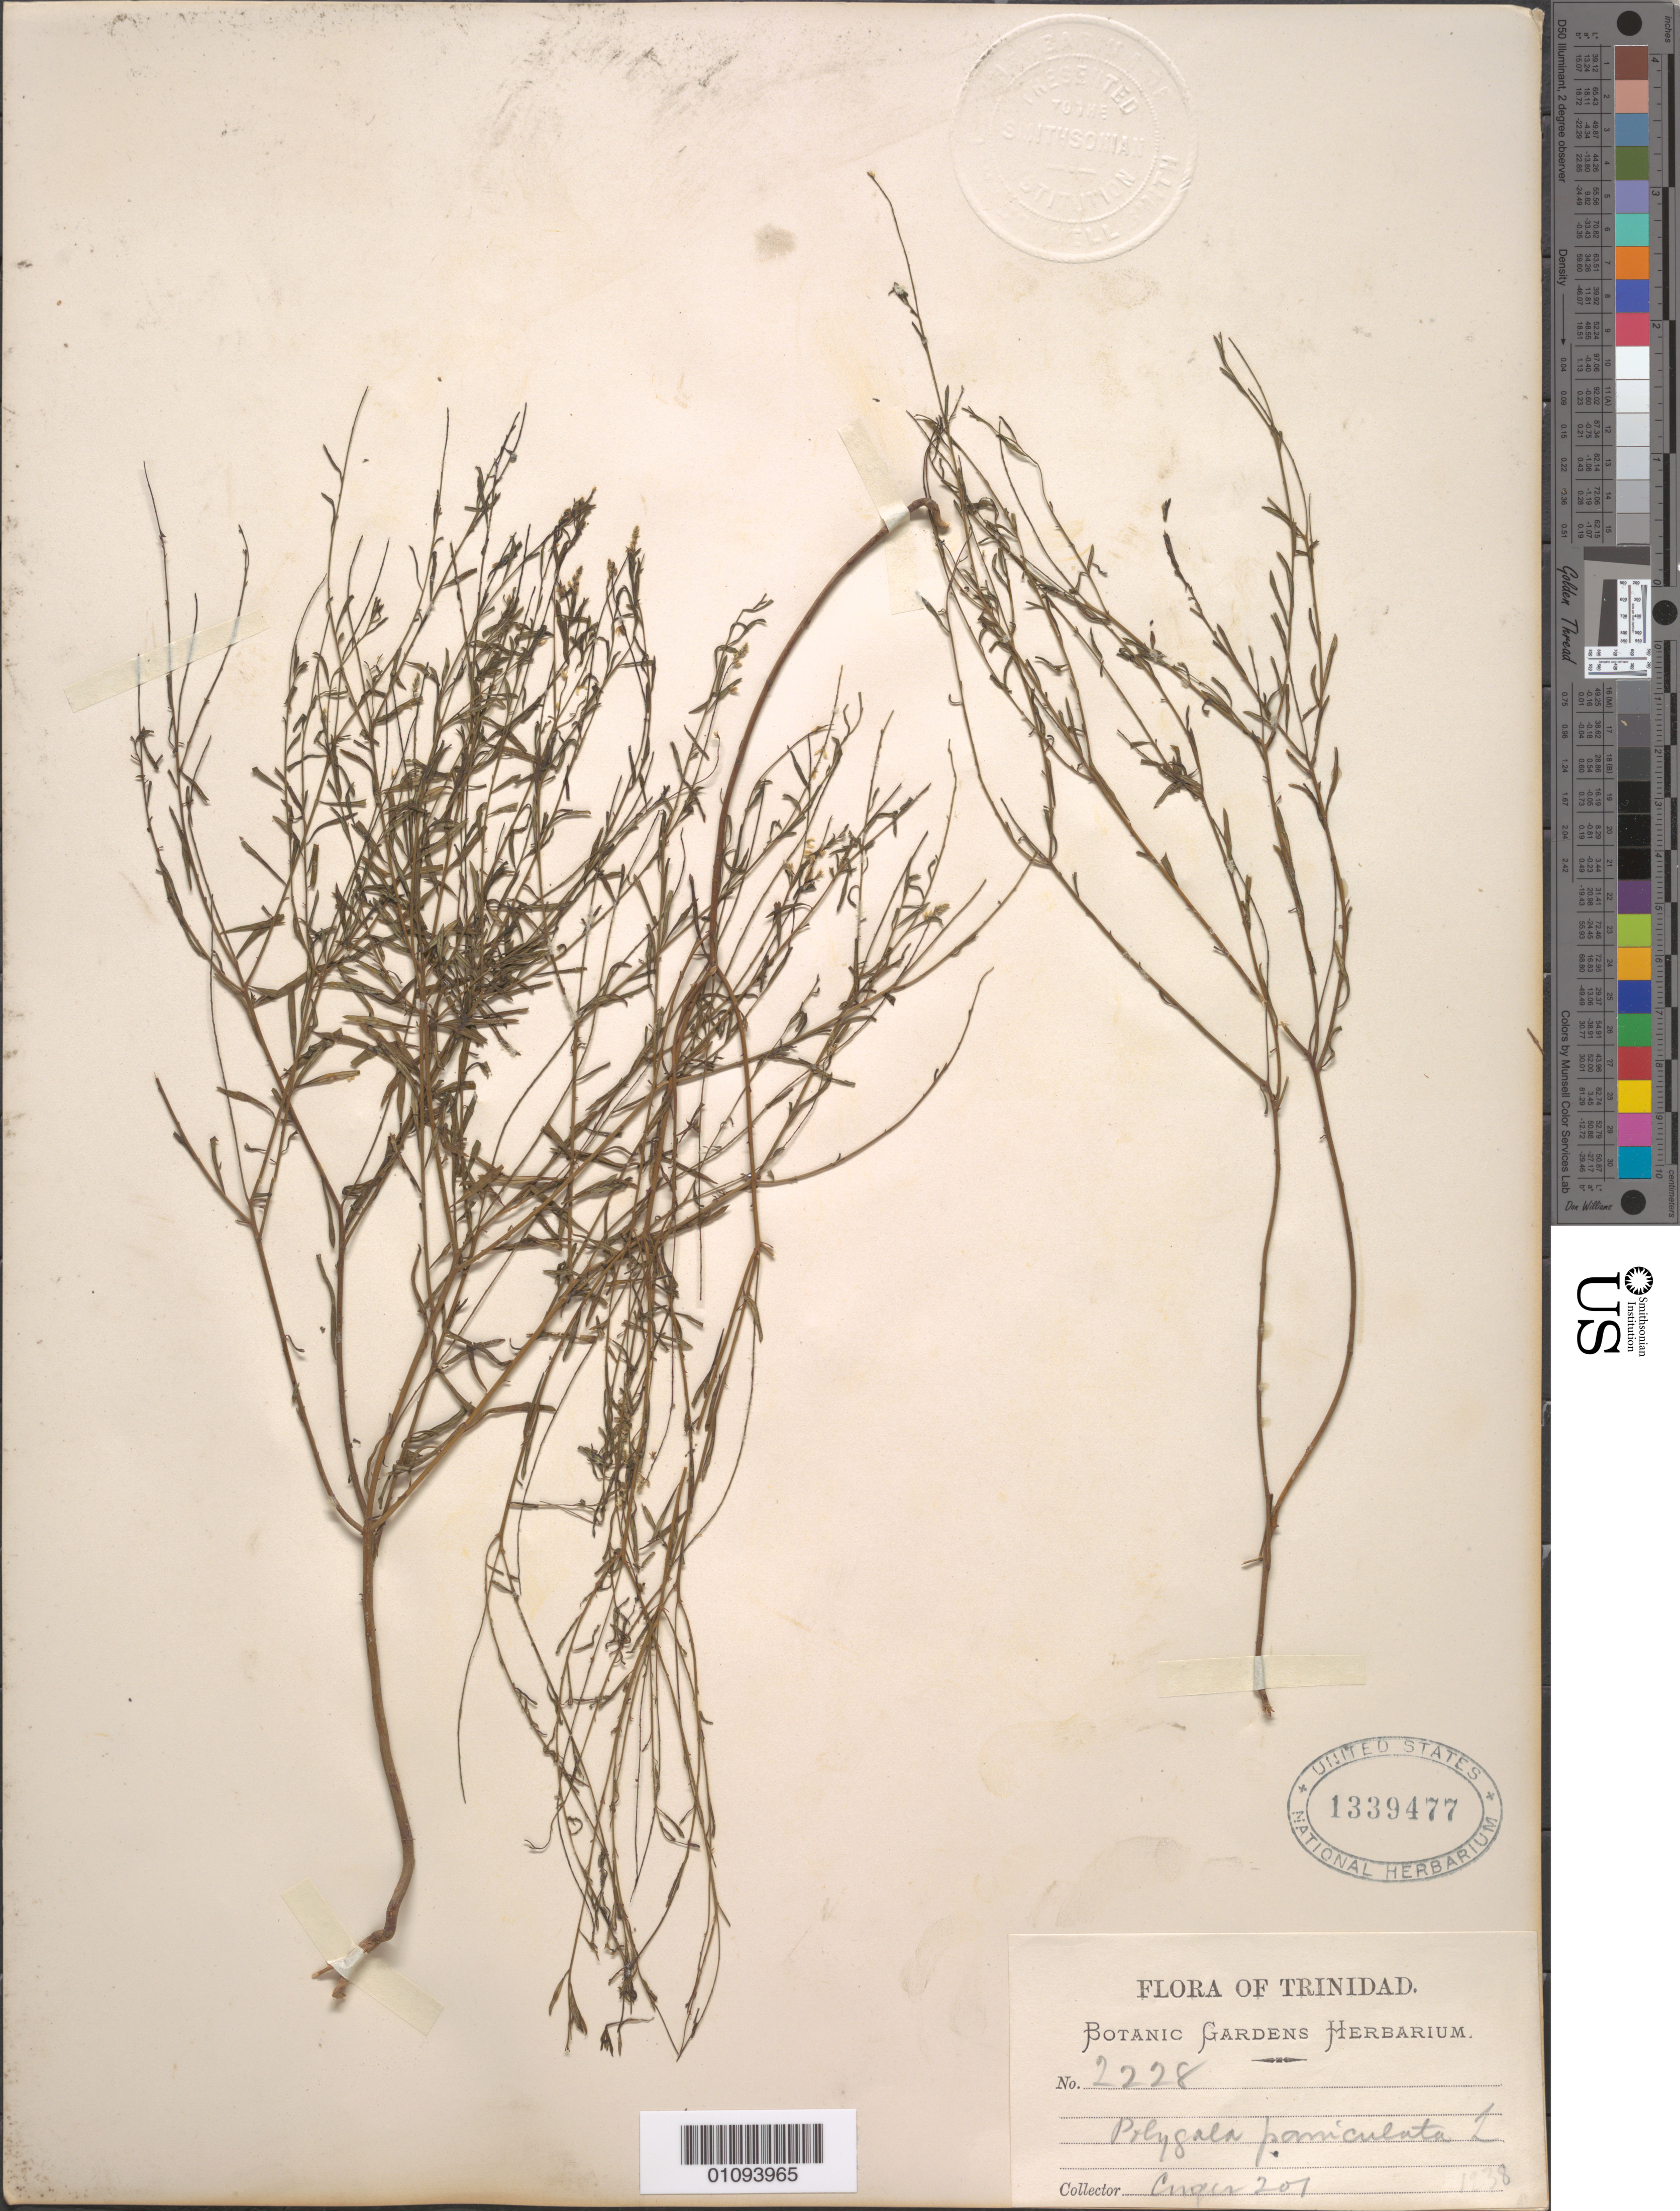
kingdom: Plantae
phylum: Tracheophyta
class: Magnoliopsida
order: Fabales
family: Polygalaceae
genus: Polygala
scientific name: Polygala paniculata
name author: L.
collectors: Botanic Gardens Herbarium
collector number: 2228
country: Trinidad and Tobago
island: Trinidad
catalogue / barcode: US 1339477